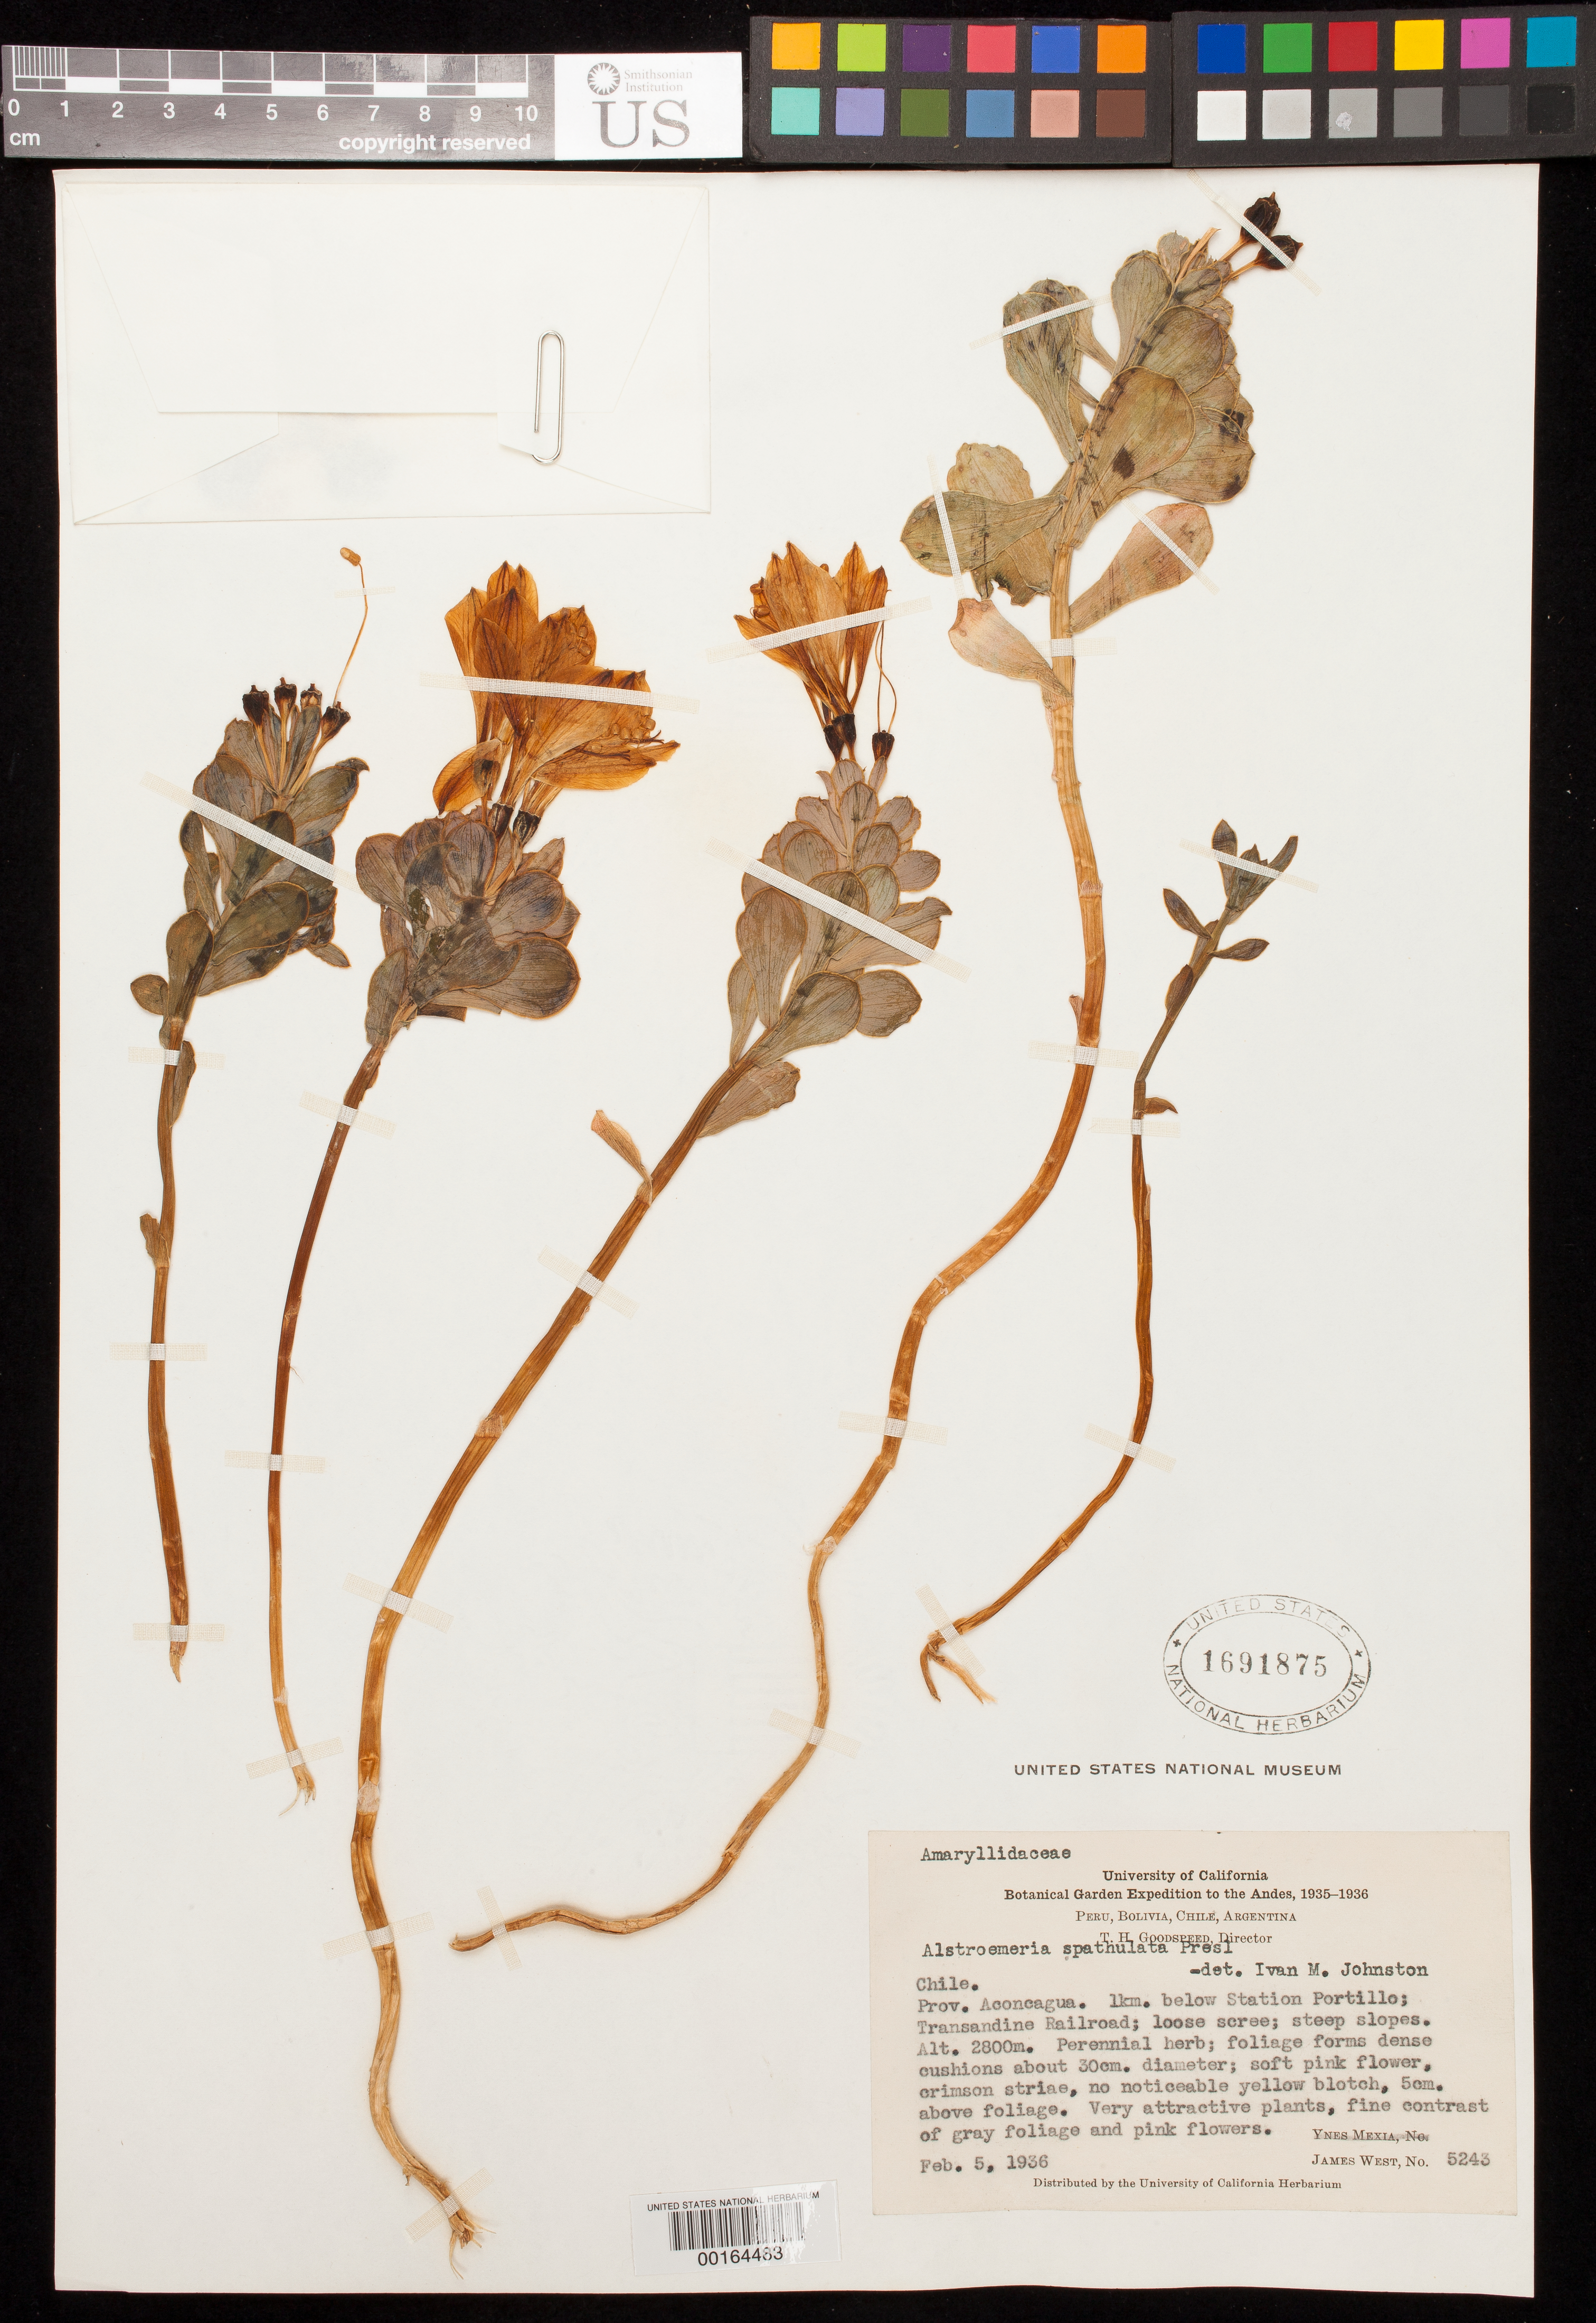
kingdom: Plantae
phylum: Tracheophyta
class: Liliopsida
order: Liliales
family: Alstroemeriaceae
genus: Alstroemeria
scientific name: Alstroemeria spathulata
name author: C. Presl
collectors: J. West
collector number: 5243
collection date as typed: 05 Feb 1936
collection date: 1936-02-05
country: Chile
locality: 1 km below station portillo; transandine railroad, aconcagua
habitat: Loose scree; steep slopes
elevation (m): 2800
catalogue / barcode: US 1691875